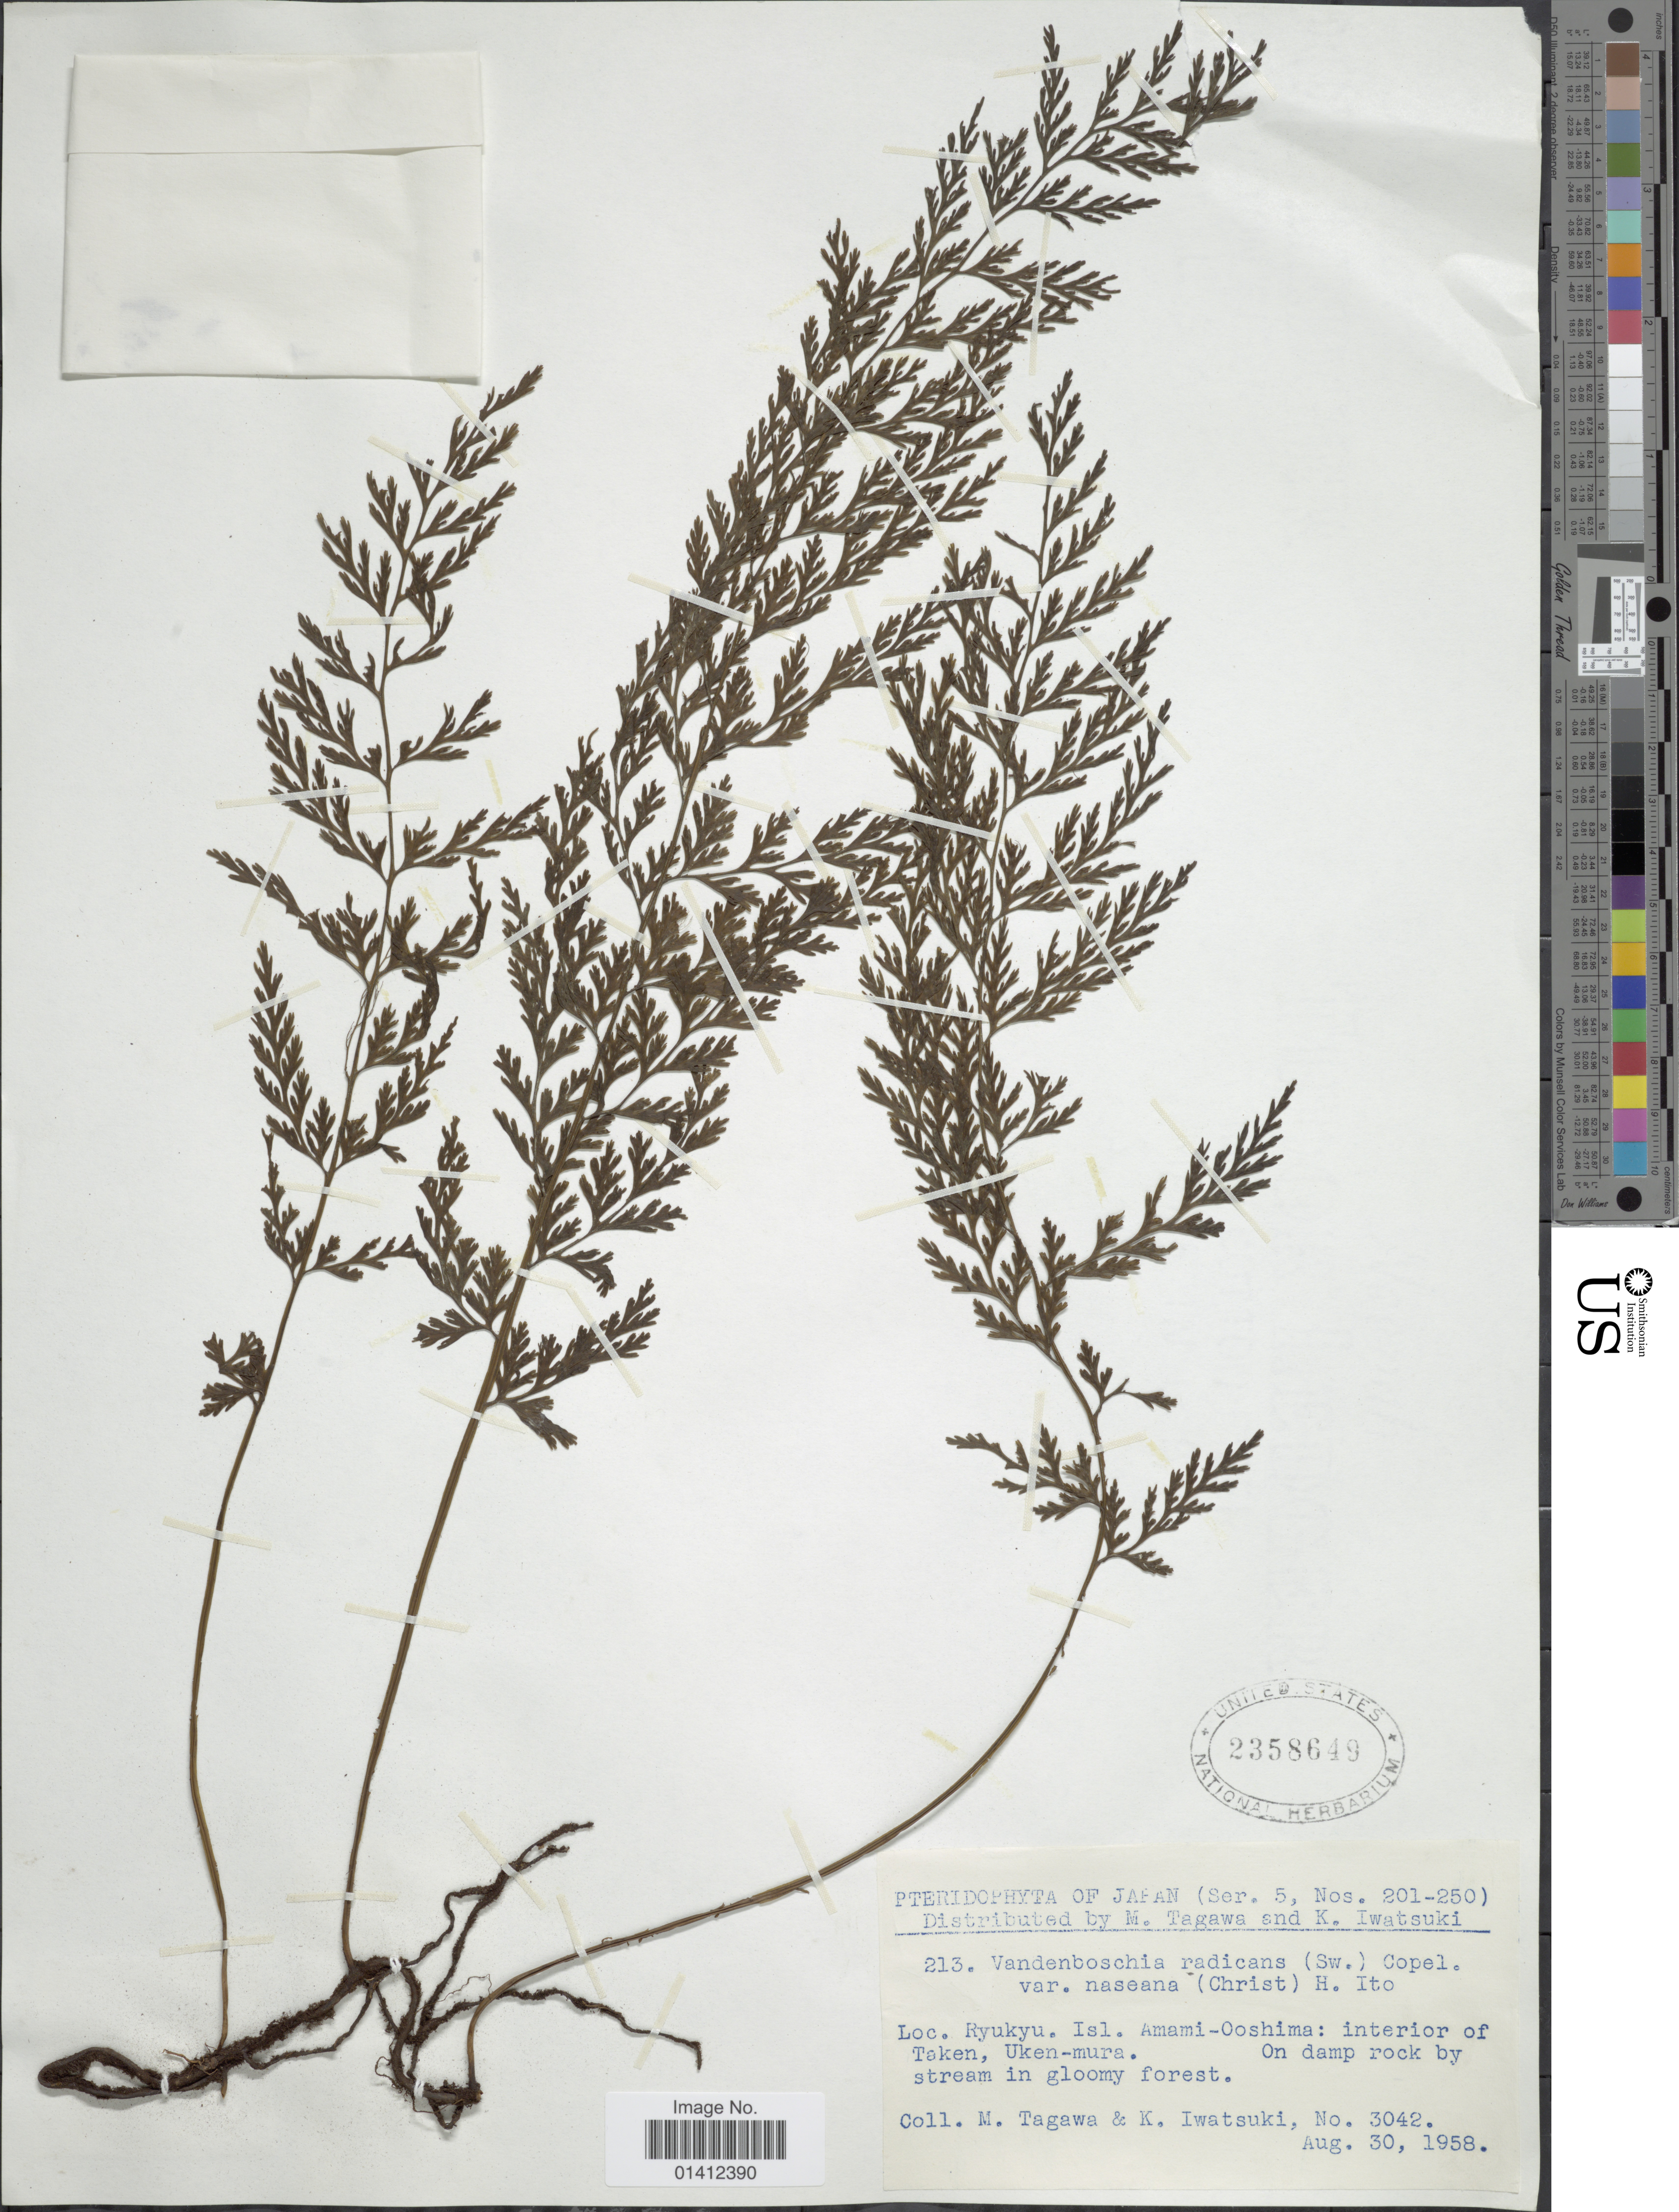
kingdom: Plantae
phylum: Tracheophyta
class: Polypodiopsida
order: Hymenophyllales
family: Hymenophyllaceae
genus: Vandenboschia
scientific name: Vandenboschia radicans var. naseana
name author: (Christ) H. Itô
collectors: M. Tagawa & K. Iwatsuki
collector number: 3042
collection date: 1958-08-30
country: Japan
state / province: Okinawa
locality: Ryukyu Isl. Amami-Ooshima: interior of Taken, Uken-mura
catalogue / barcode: US 2358649